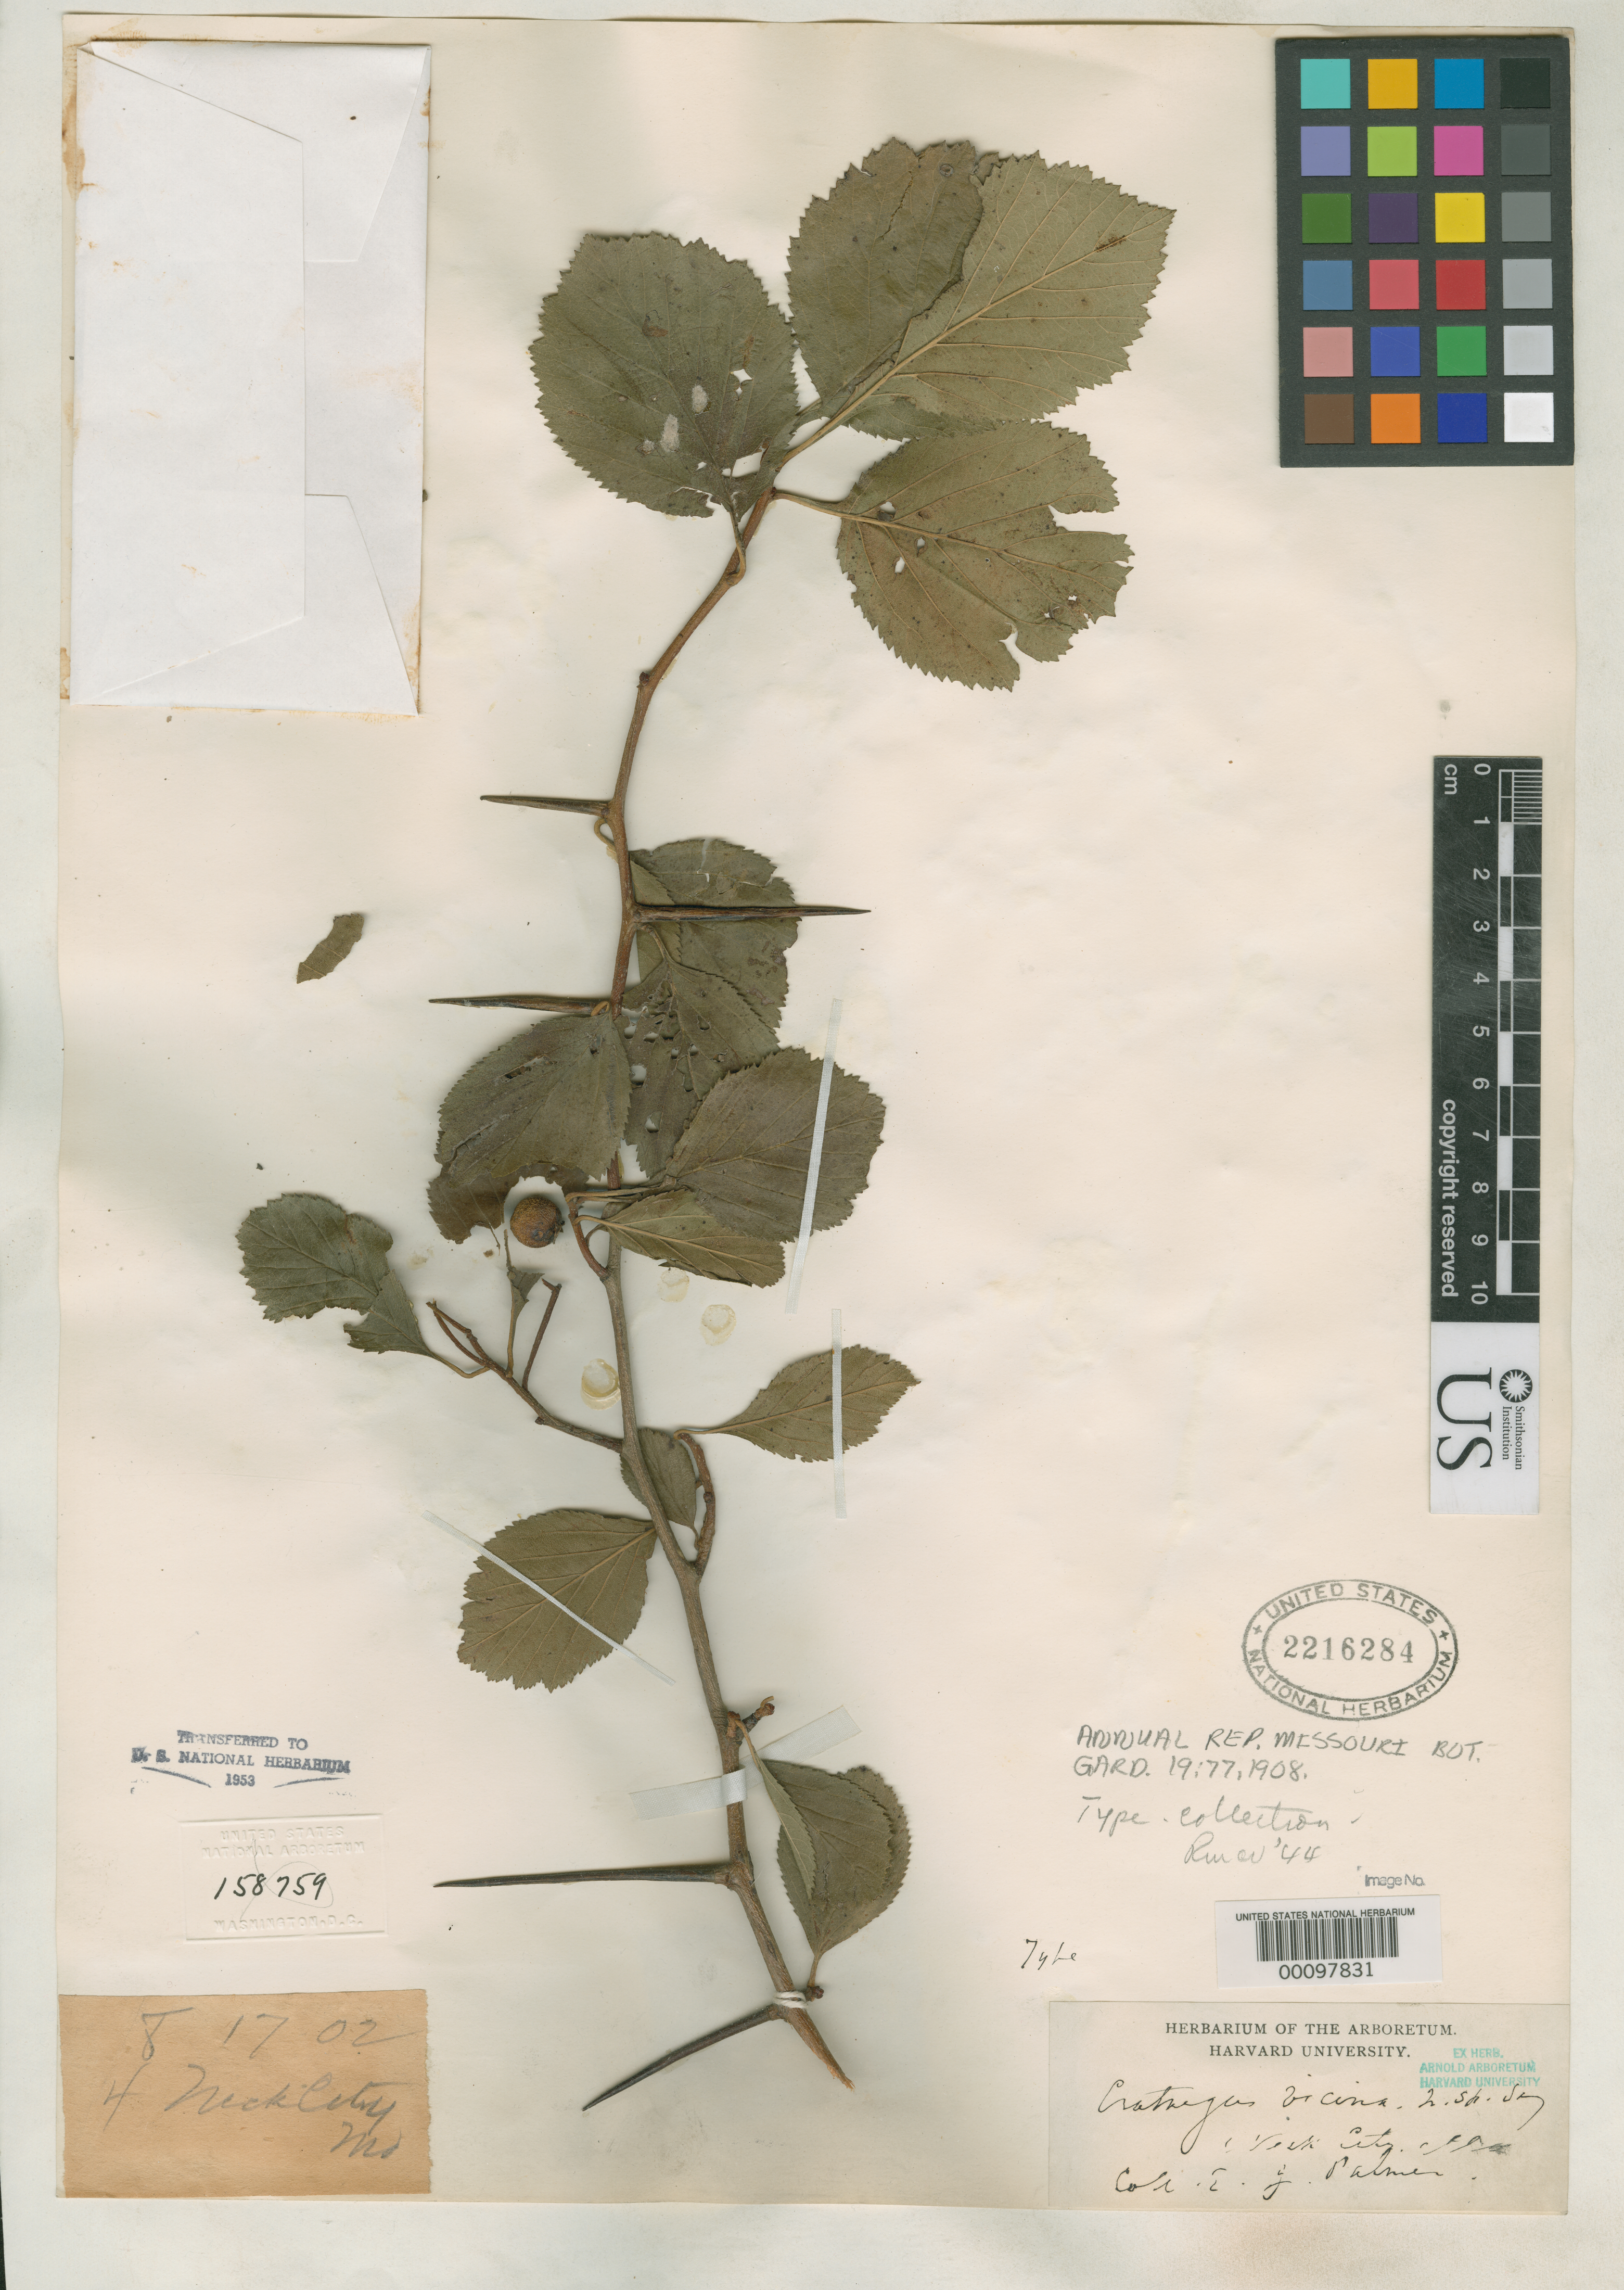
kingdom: Plantae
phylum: Tracheophyta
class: Magnoliopsida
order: Rosales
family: Rosaceae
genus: Crataegus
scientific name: Crataegus vicina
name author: Sarg.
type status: Isotype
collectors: E. J. Palmer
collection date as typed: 17 Aug 1902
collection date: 1902-08-17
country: United States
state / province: Missouri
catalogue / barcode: US 2216284